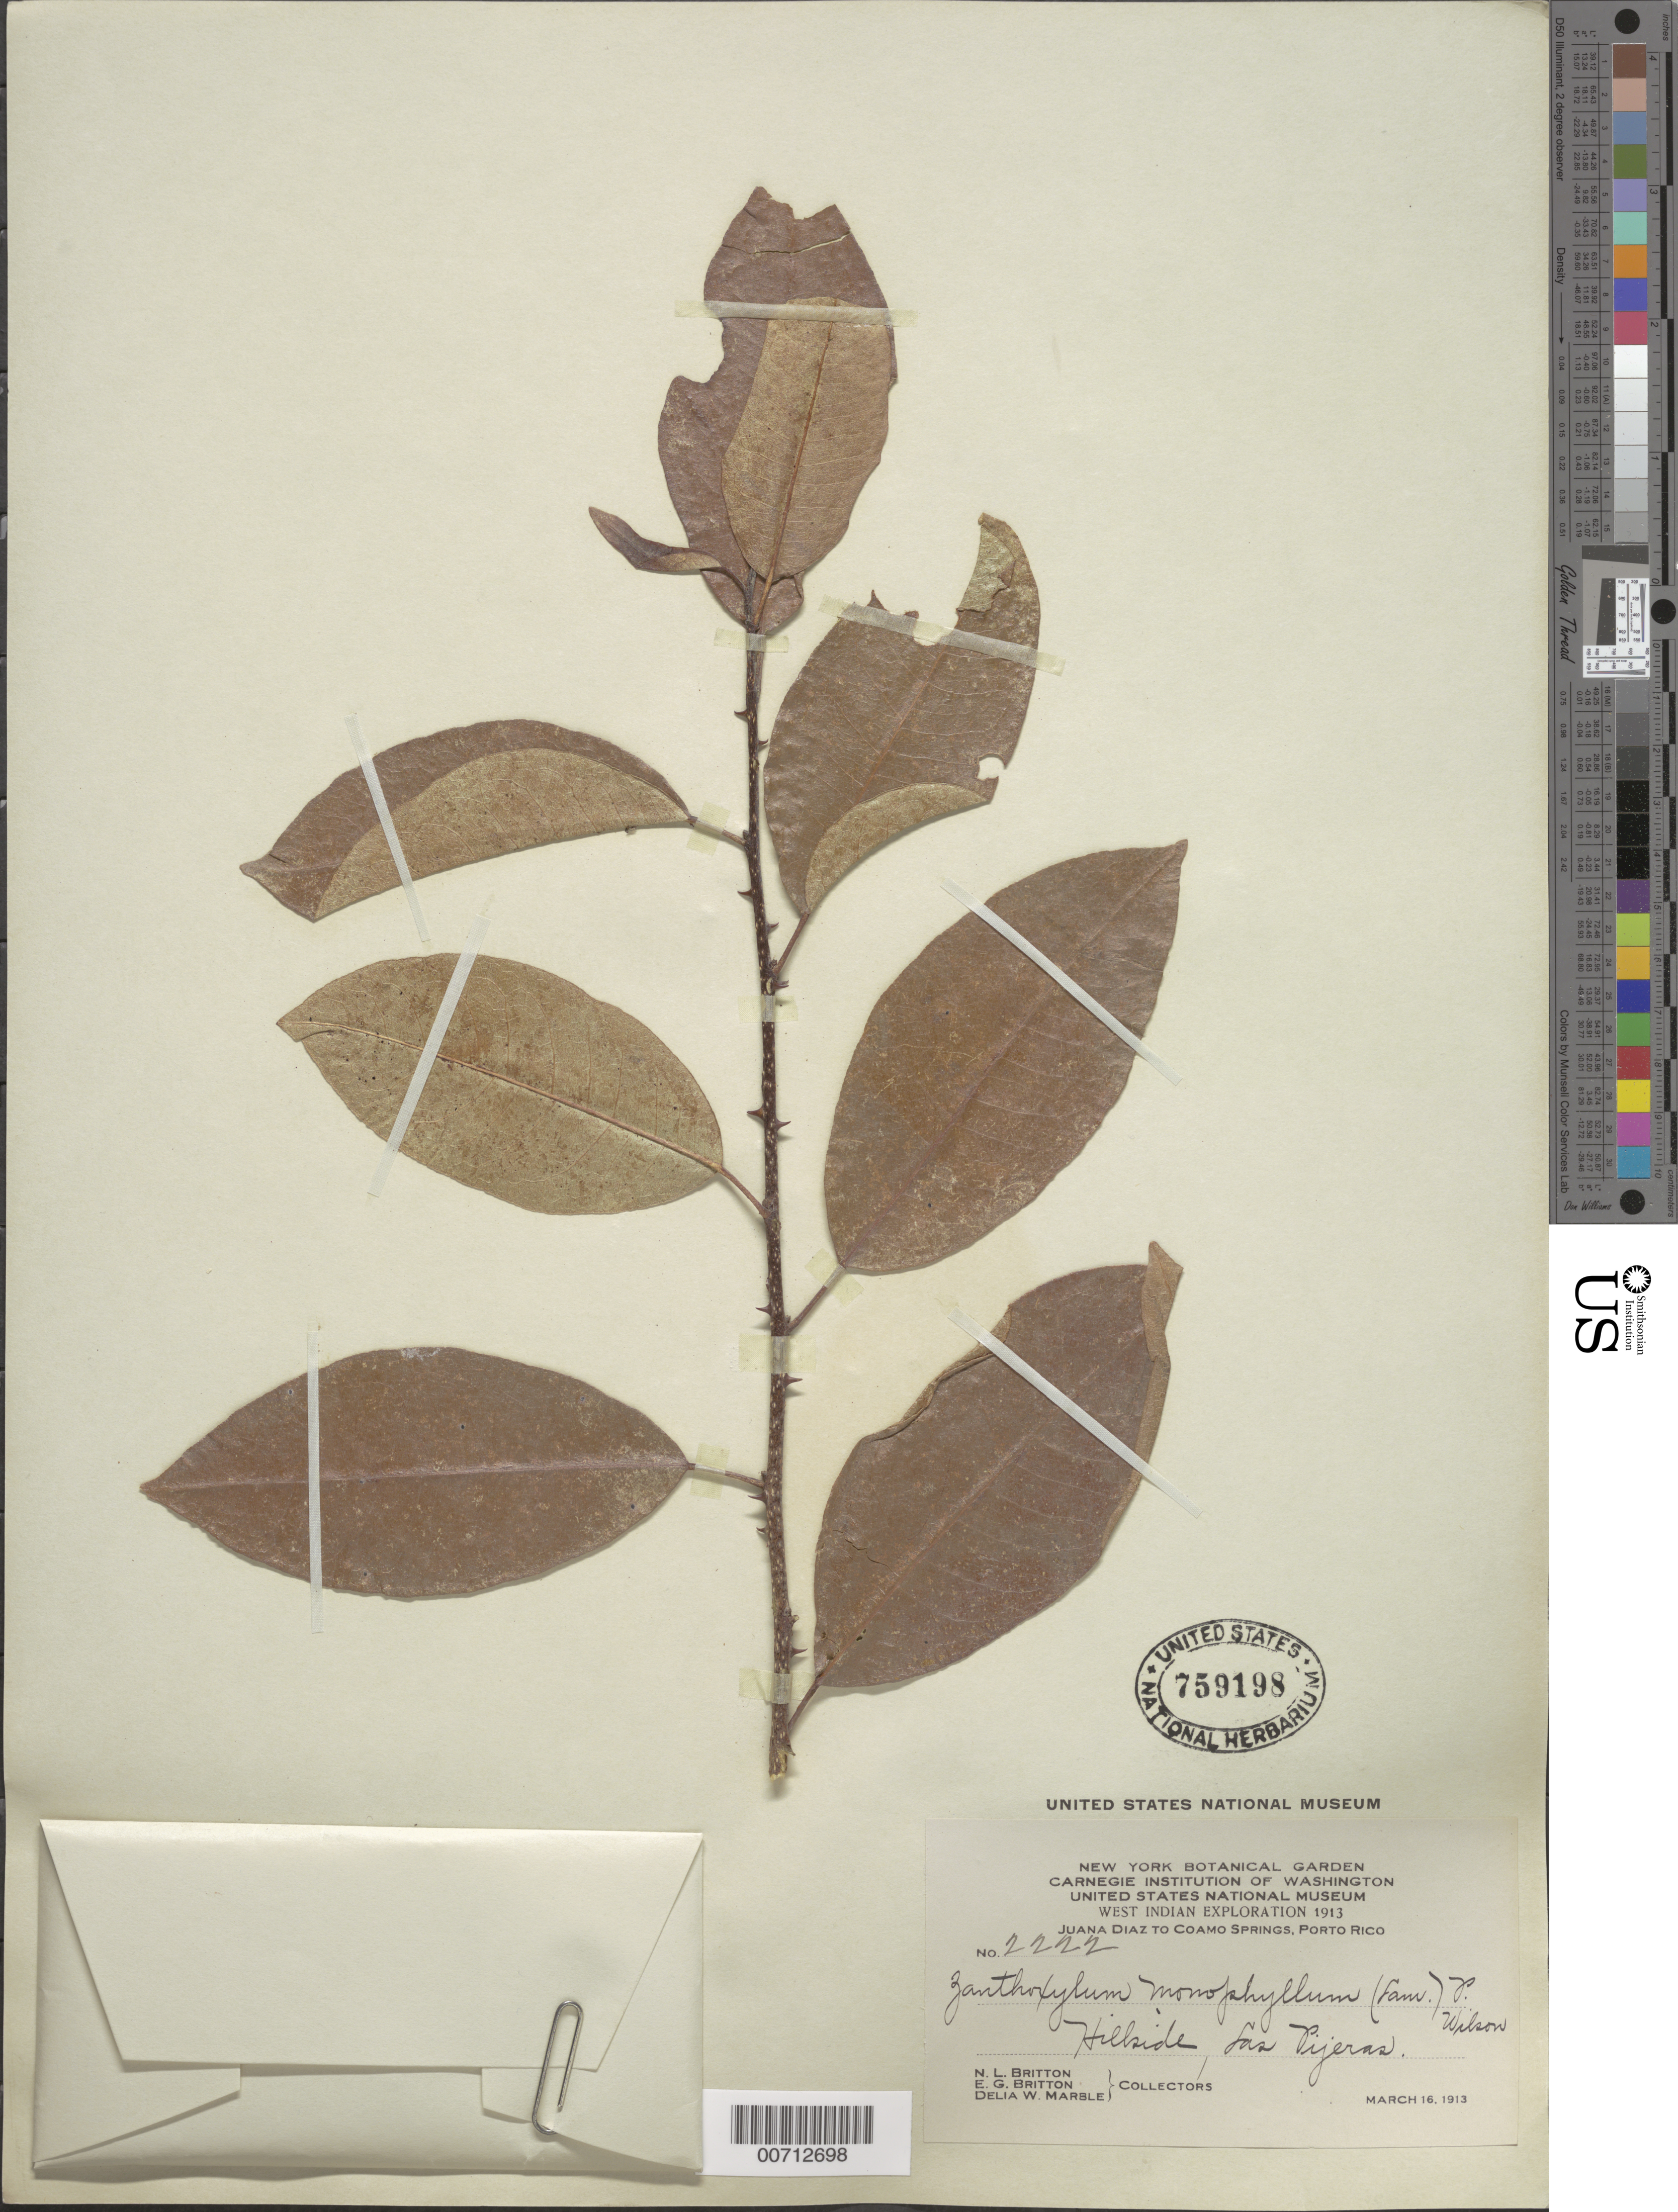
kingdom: Plantae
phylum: Tracheophyta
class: Magnoliopsida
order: Sapindales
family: Rutaceae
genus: Zanthoxylum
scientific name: Zanthoxylum monophyllum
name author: (Lam.) P. Wilson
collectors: N. Britton, E. G. Britton & D. W. Marble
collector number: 2222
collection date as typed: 16 Mar 1913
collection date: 1913-03-16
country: Puerto Rico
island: Greater Antilles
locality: Juana Diaz to Coamo Springs, Las Pijeras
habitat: Hillside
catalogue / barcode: US 759198